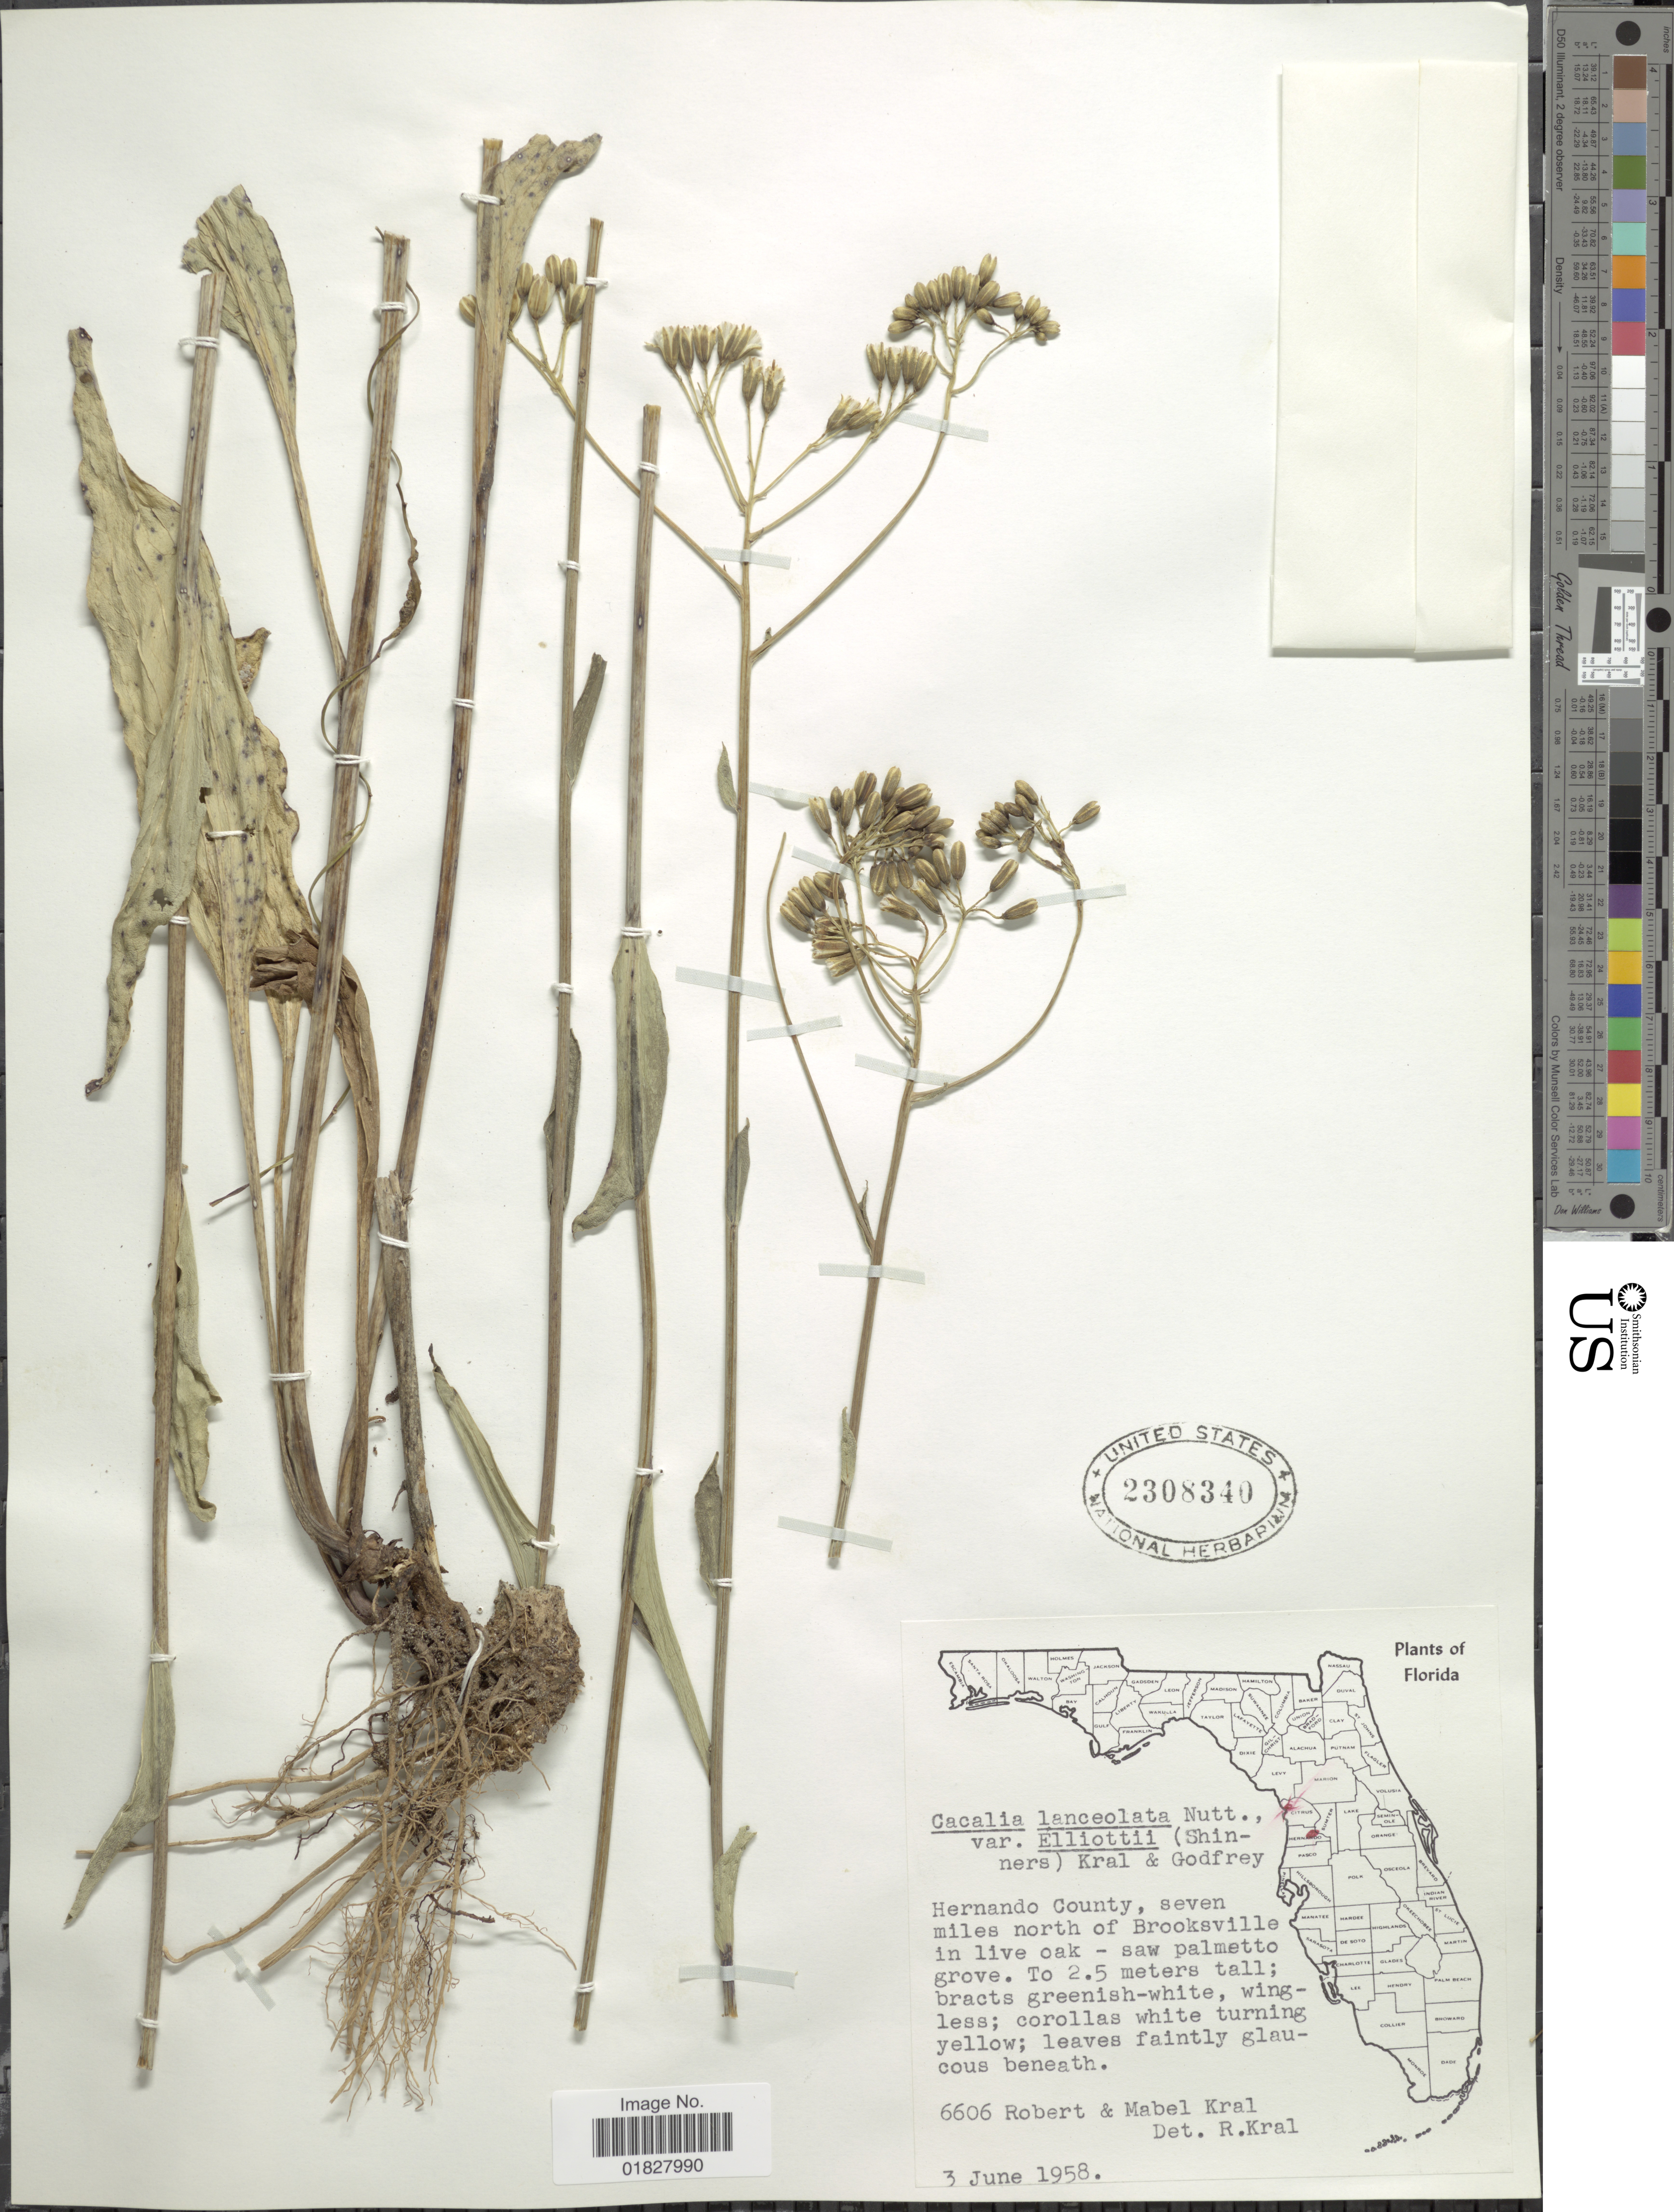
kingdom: Plantae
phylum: Tracheophyta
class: Magnoliopsida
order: Asterales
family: Asteraceae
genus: Arnoglossum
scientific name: Arnoglossum ovatum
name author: (Walter) H. Rob.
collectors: R. Kral & M. Kral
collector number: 6606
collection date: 1958-06-03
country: United States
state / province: Florida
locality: Hernando County, seven mi. north of Brooksville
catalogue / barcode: US 2308340